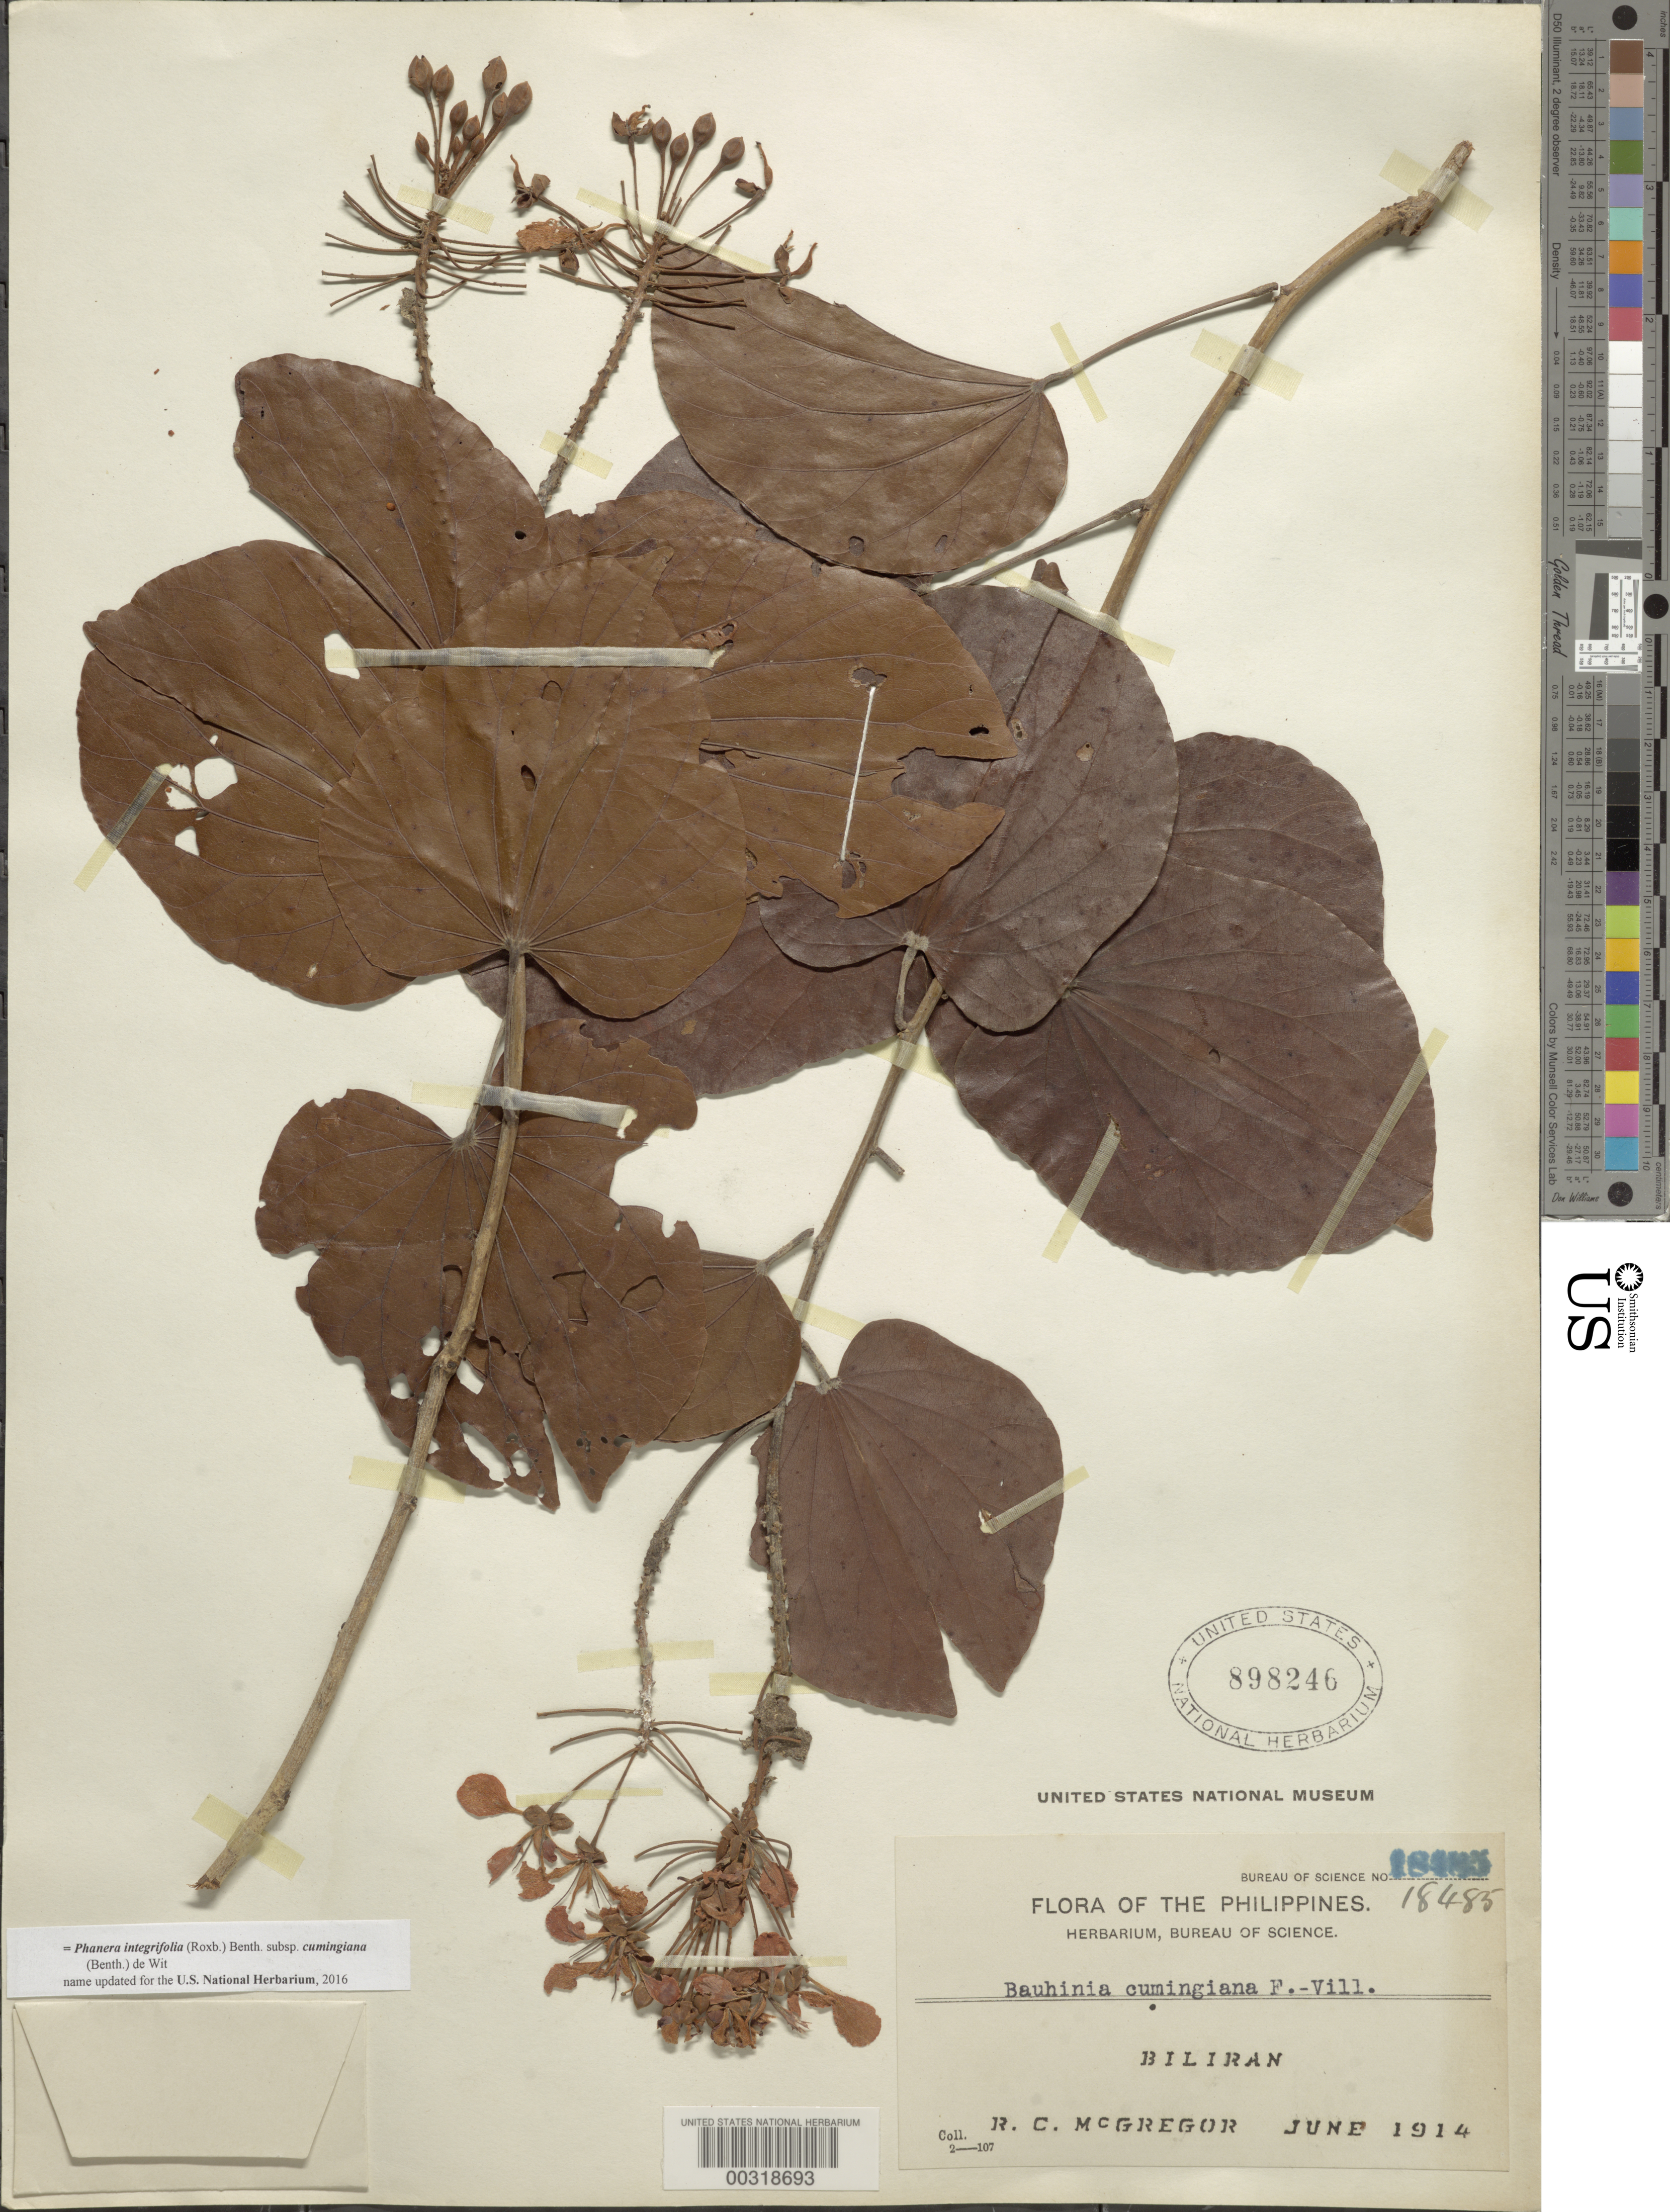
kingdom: Plantae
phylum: Tracheophyta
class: Magnoliopsida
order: Fabales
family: Fabaceae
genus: Phanera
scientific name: Phanera integrifolia subsp. cumingiana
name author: (Benth.) de Wit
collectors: R. C. McGregor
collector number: Bureau Of Science No. 18485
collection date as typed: Jun 1914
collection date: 1914-06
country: Philippines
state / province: Eastern Visayas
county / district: Leyte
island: Biliran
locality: Biliran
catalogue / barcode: US 898246